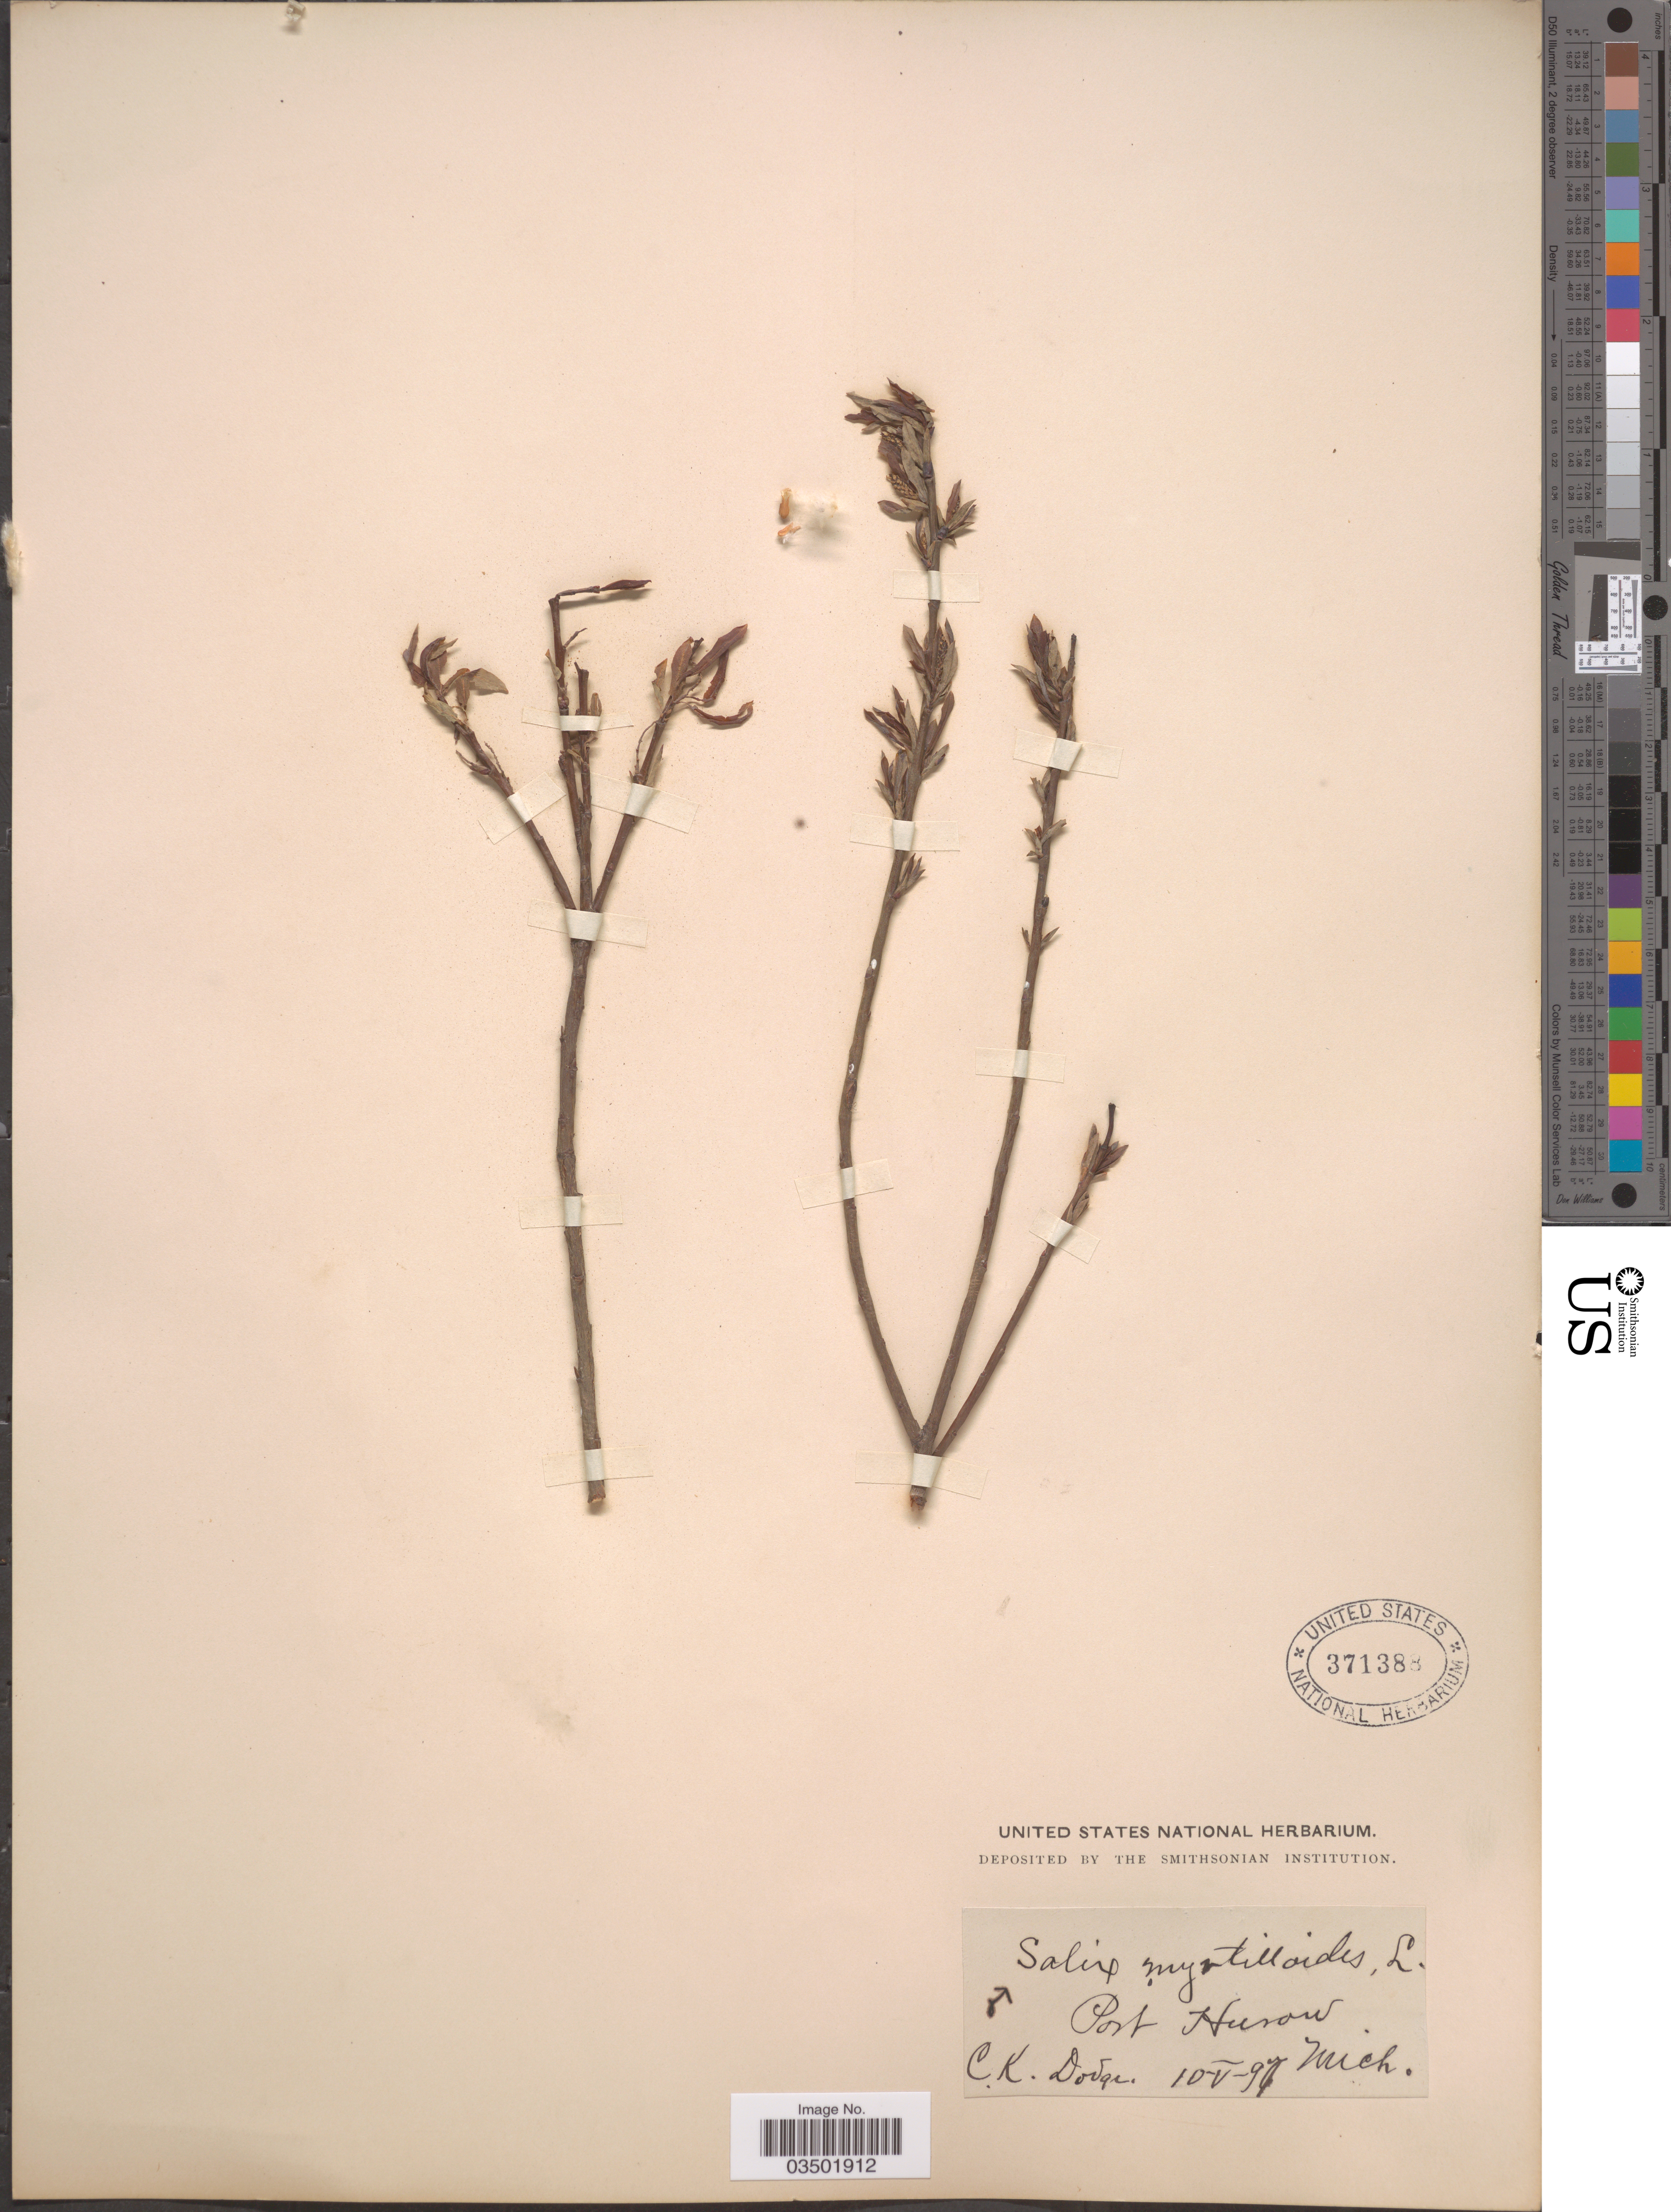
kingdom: Plantae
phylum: Tracheophyta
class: Magnoliopsida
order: Malpighiales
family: Salicaceae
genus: Salix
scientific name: Salix pedicellaris var. hypoglauca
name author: Fernald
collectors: C. Dodge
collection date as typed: Transcribed d/m/y: 10/5/97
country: United States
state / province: Michigan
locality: Port Huron.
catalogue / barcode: US 371388